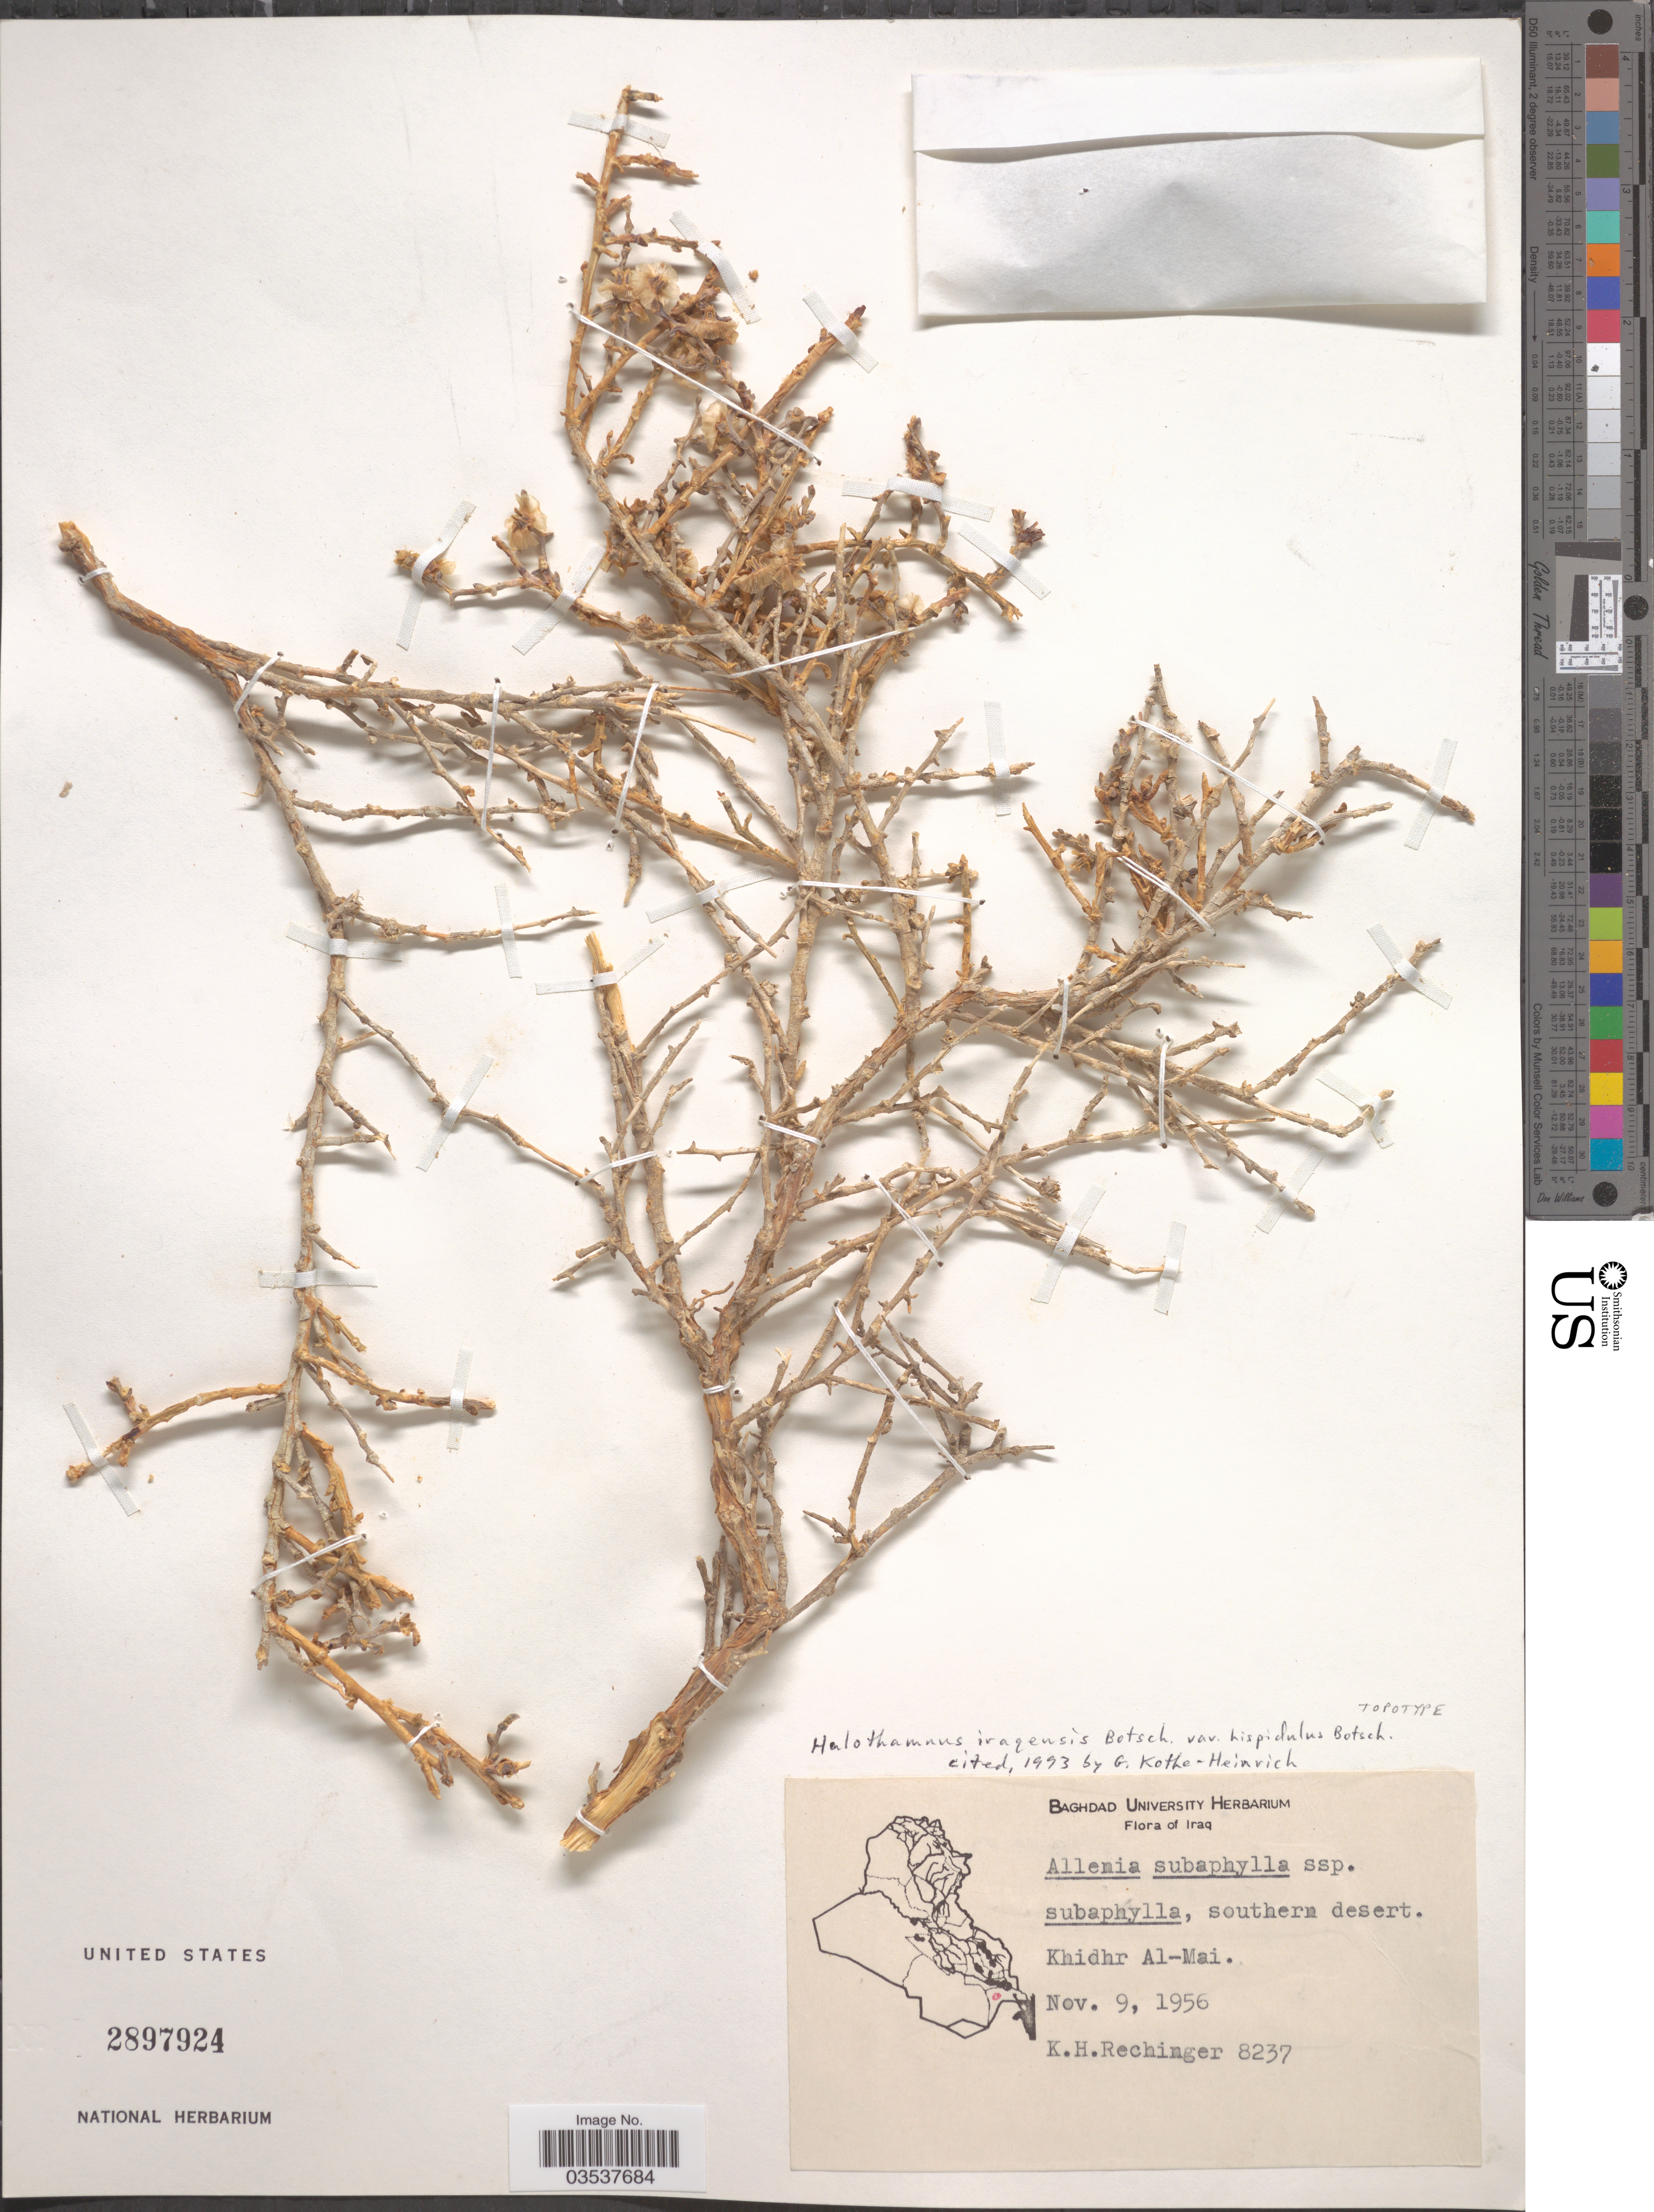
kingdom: Plantae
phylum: Tracheophyta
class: Magnoliopsida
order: Caryophyllales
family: Amaranthaceae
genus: Halothamnus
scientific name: Halothamnus iraqensis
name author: Botsch.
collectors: K. H. Rechinger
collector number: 8237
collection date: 1956-11-09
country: Iraq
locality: Khidhr Al-Mai.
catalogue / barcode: US 2897924